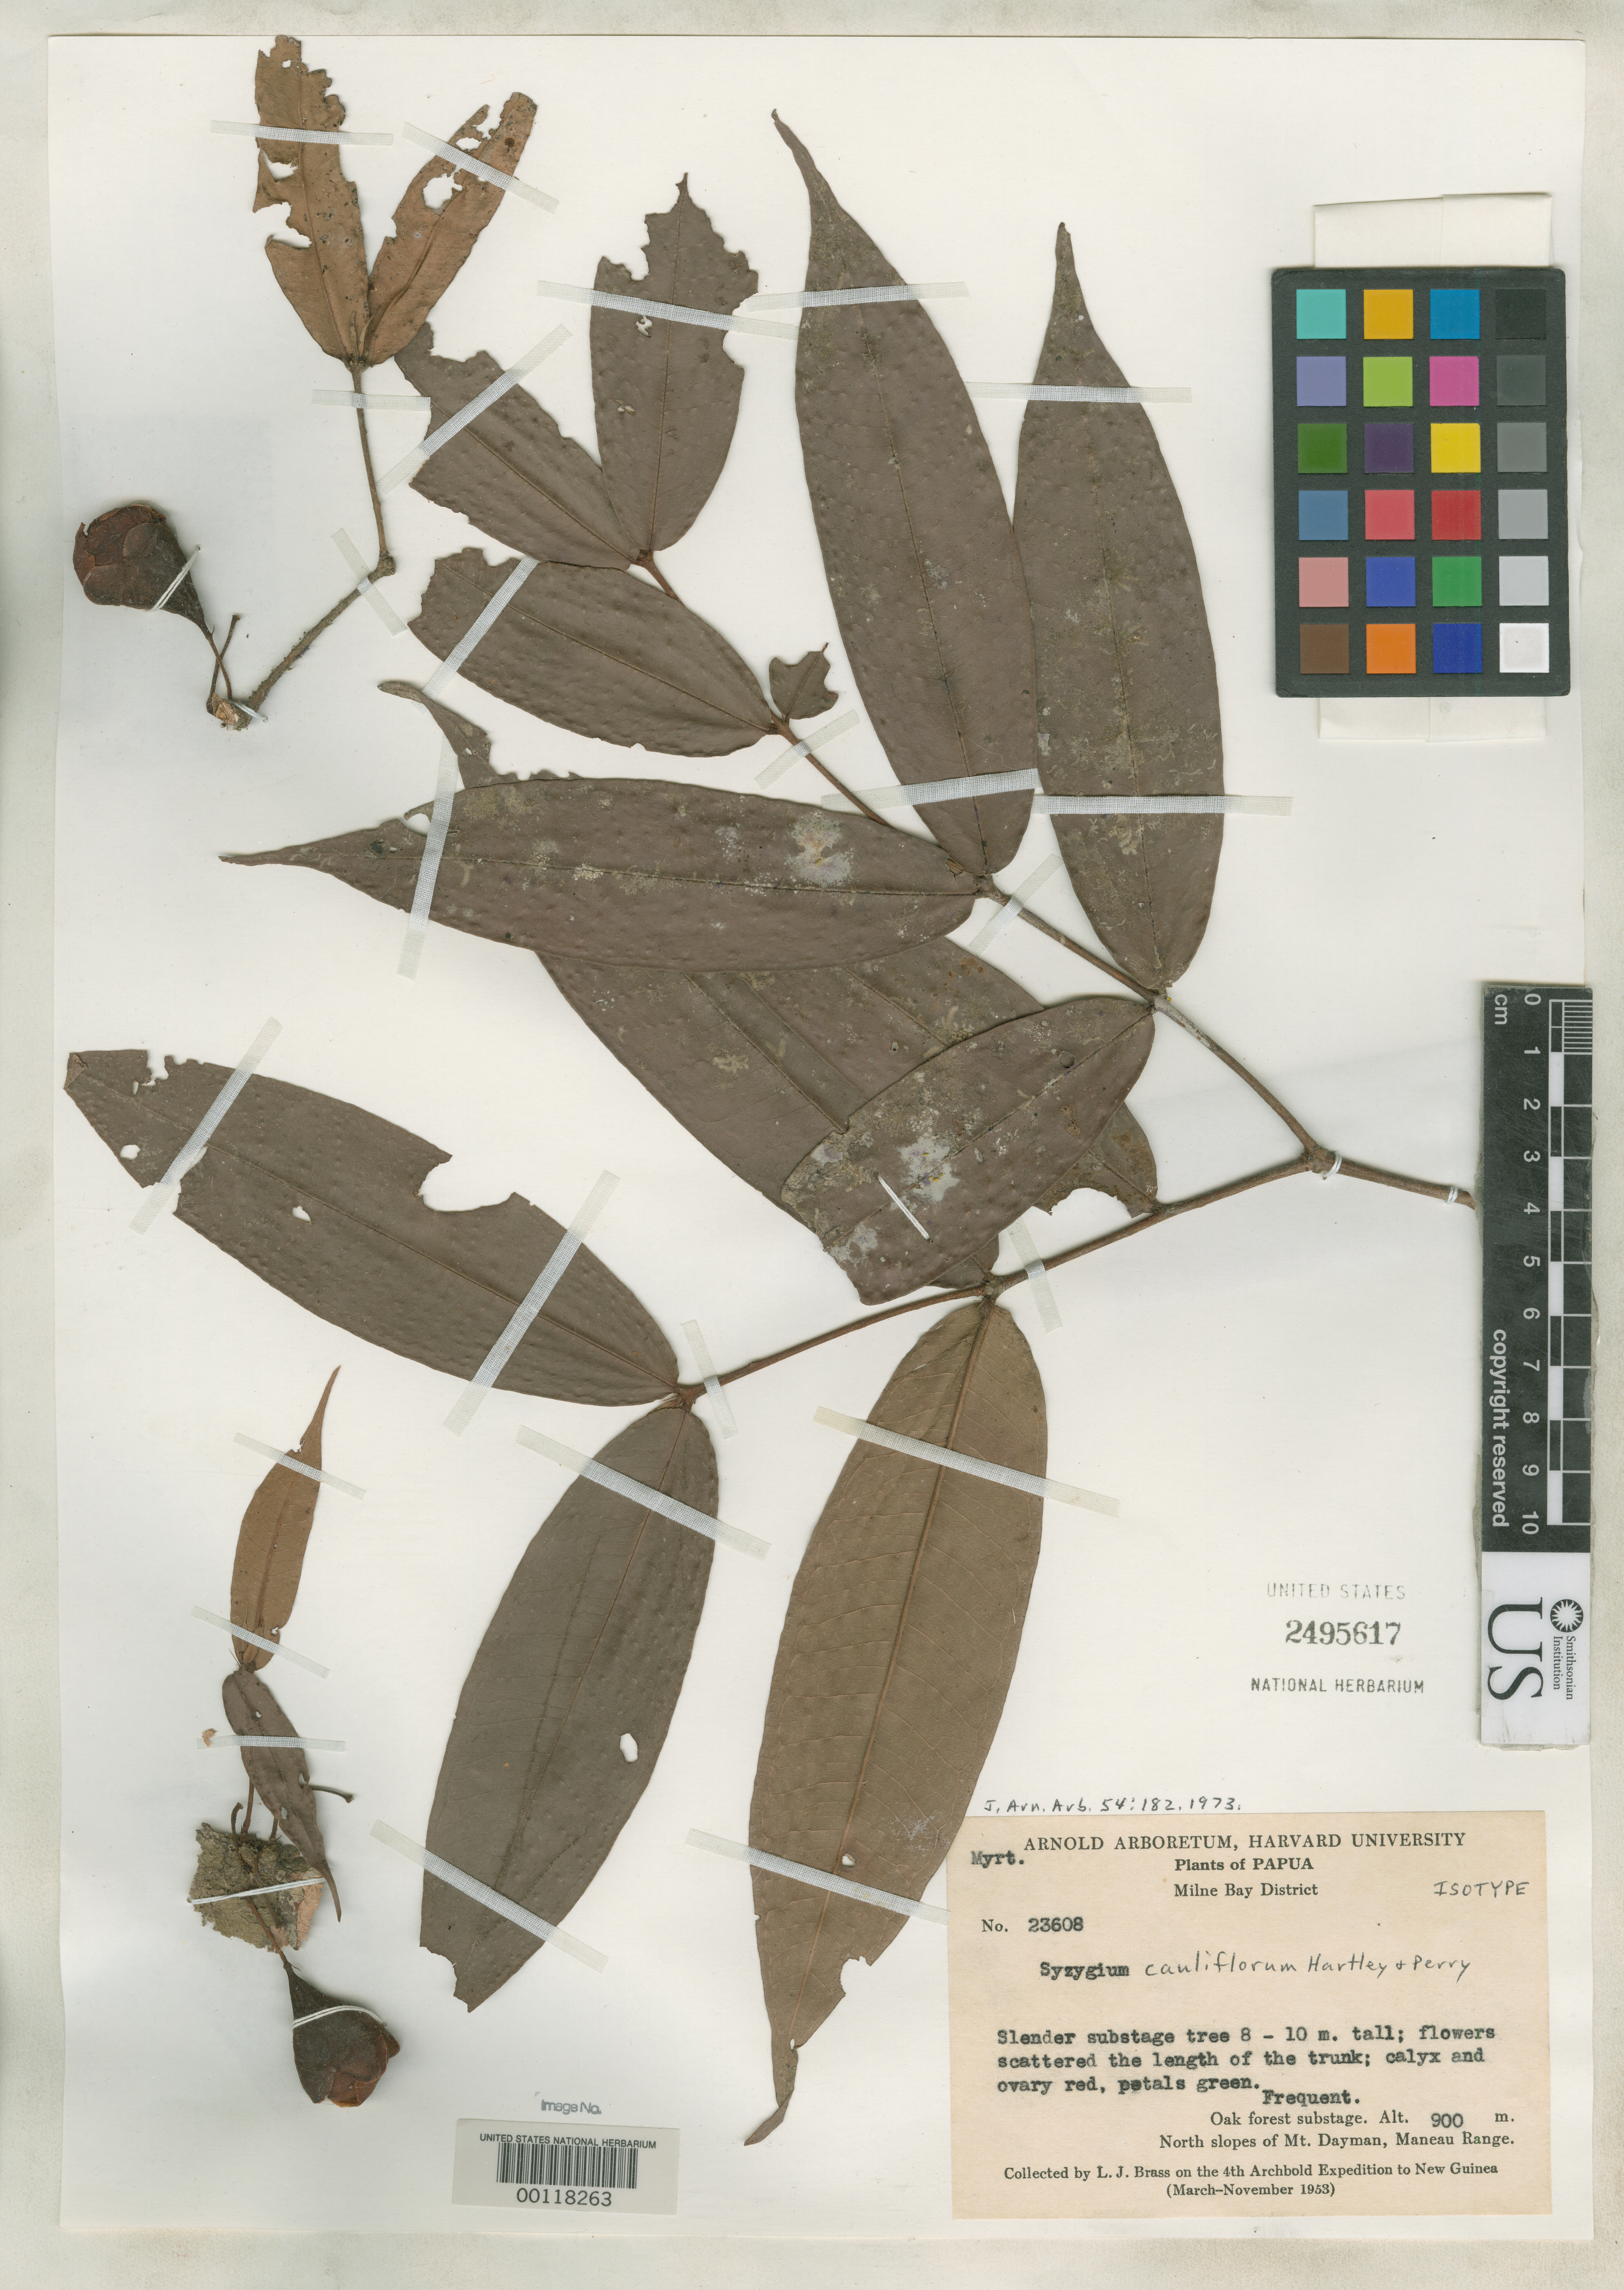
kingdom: Plantae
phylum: Tracheophyta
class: Magnoliopsida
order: Myrtales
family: Myrtaceae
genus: Syzygium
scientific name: Syzygium cauliflorum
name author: T.G. Hartley & L.M. Perry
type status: Isotype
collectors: L. J. Brass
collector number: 23608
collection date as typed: Mar 1953 to -- Nov 1953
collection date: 1953-03/1953-11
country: Papua New Guinea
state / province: Milne Bay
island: New Guinea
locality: N slopes of Mt. Dayman, Maneau Range.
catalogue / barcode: US 2495617